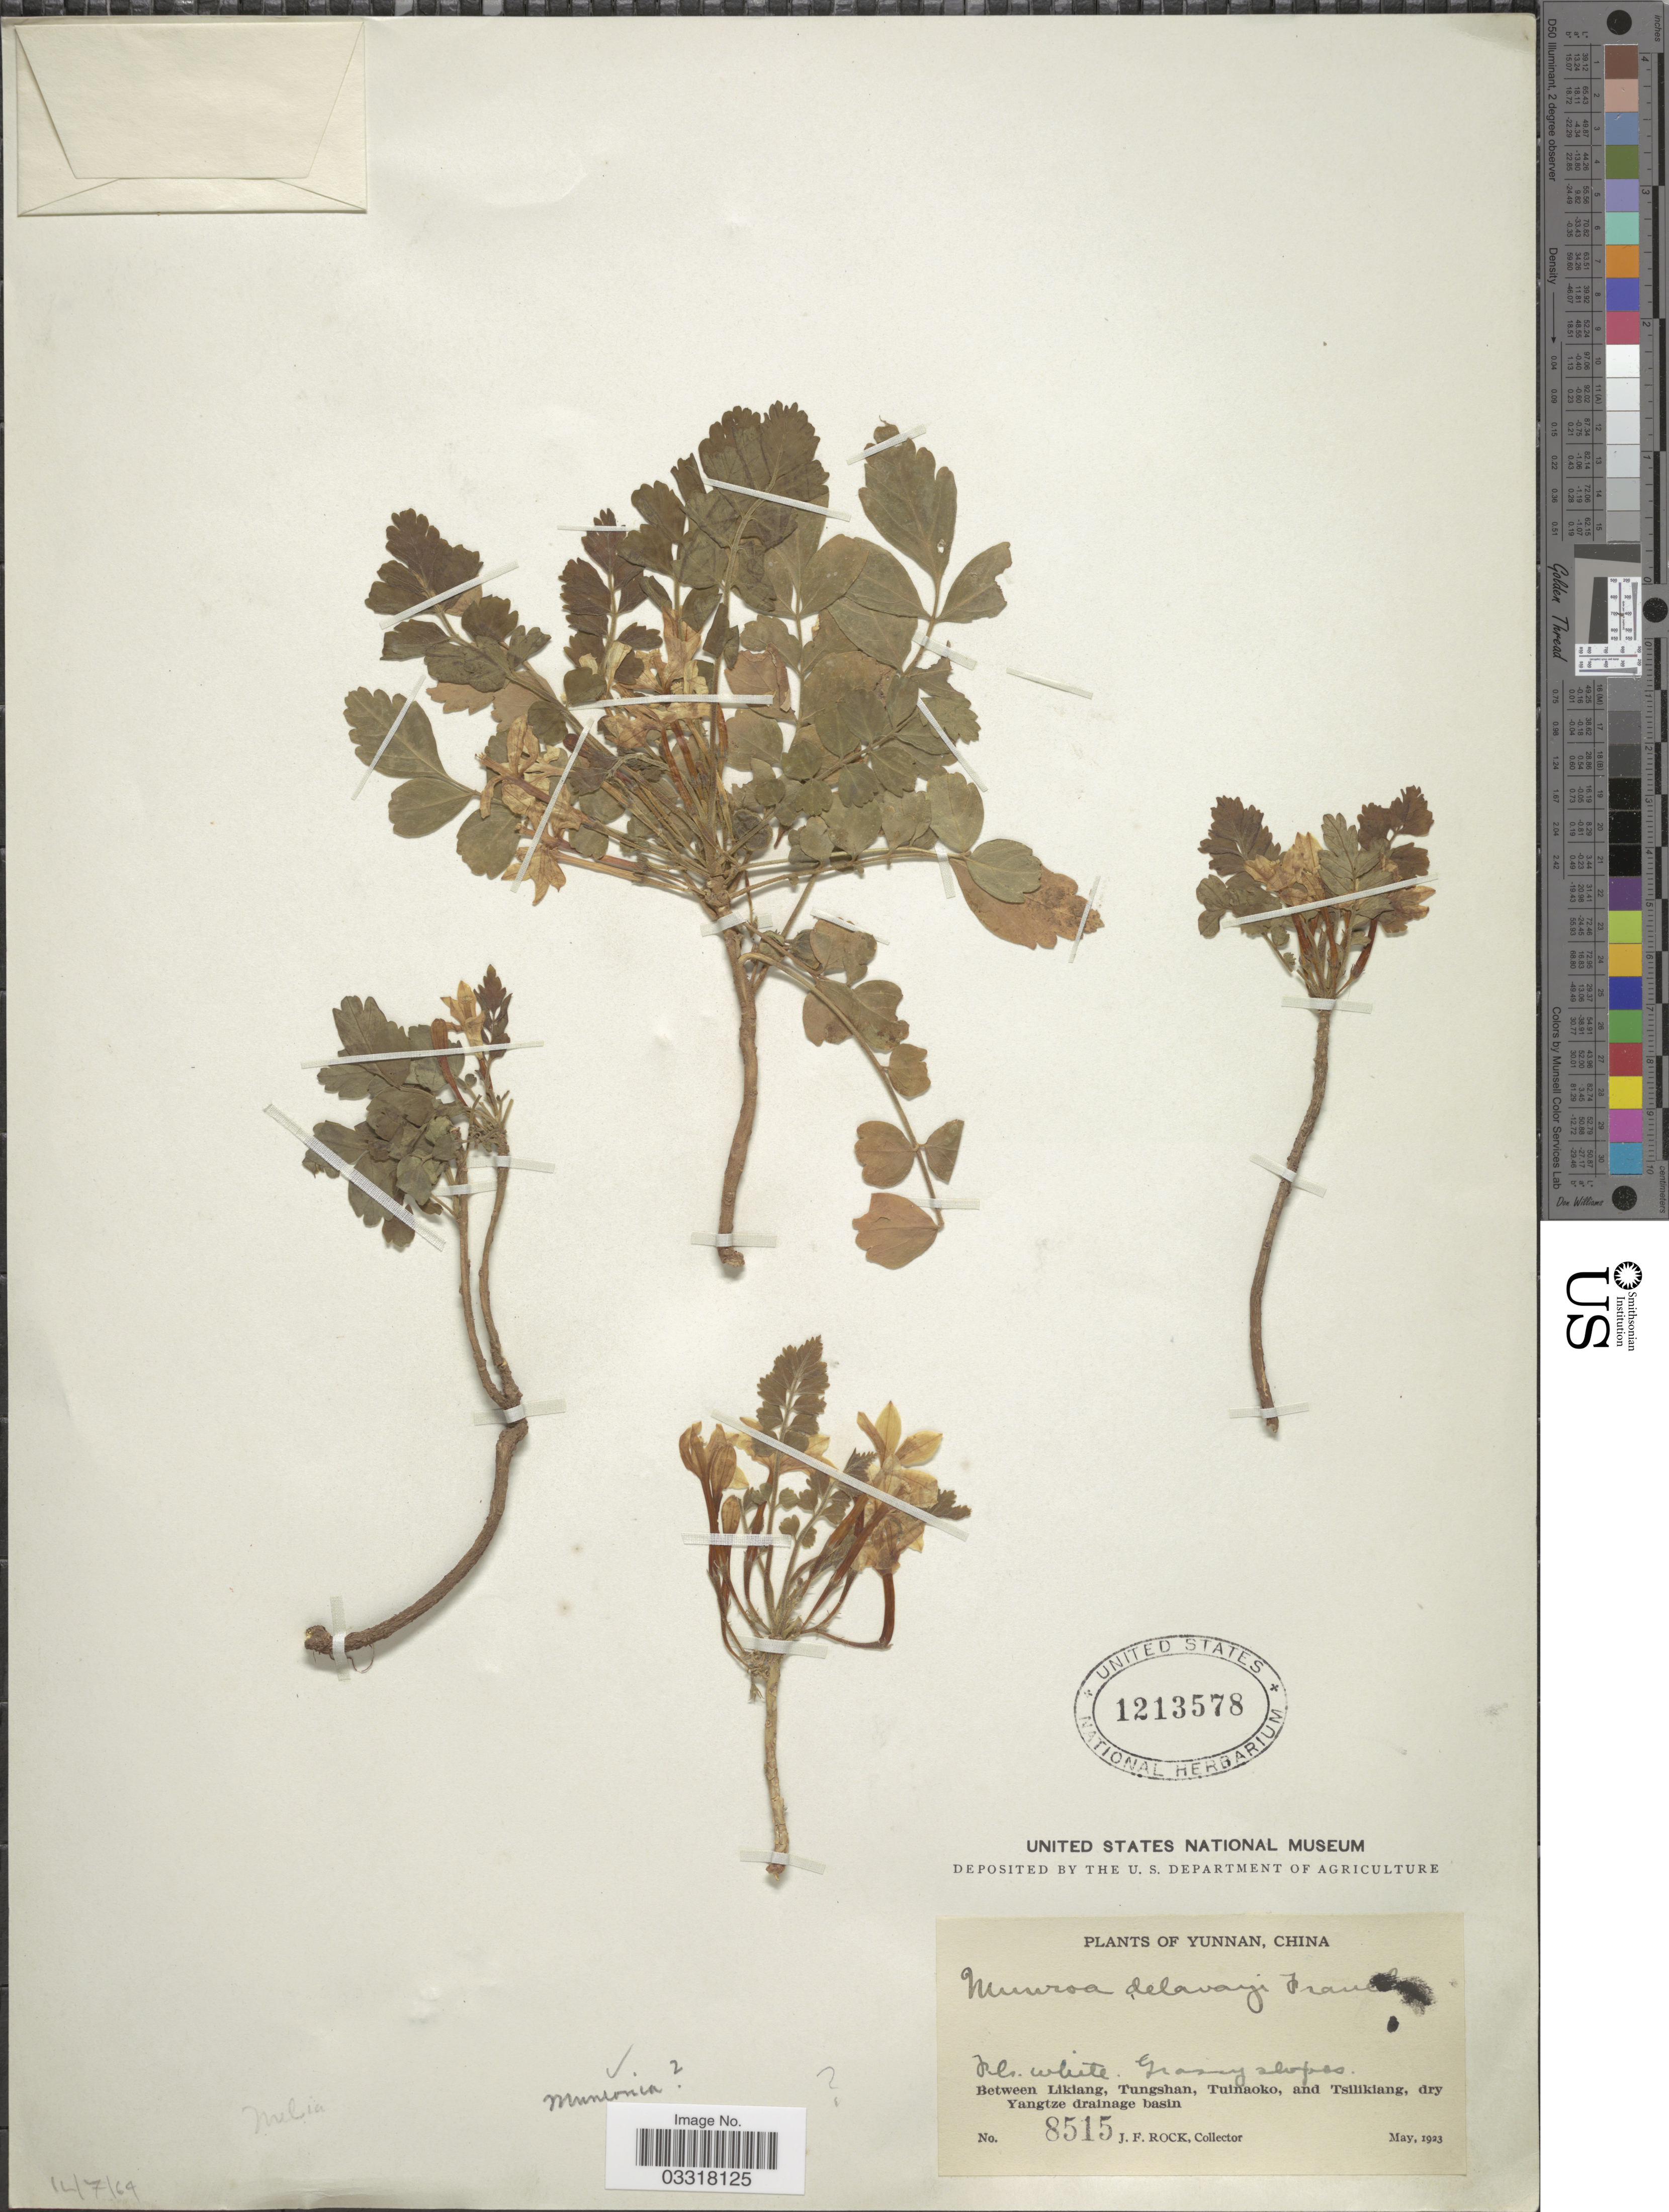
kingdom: Plantae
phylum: Tracheophyta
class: Magnoliopsida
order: Sapindales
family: Meliaceae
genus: Munronia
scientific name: Munronia delavayi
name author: Franch.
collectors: J. Rock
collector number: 8515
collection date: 1923-05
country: China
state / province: Yunnan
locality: Between Likiang, Tungshan, Tuinaoko, and Tsilikiang, dry Yangtze drainage basin.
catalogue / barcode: US 1213578